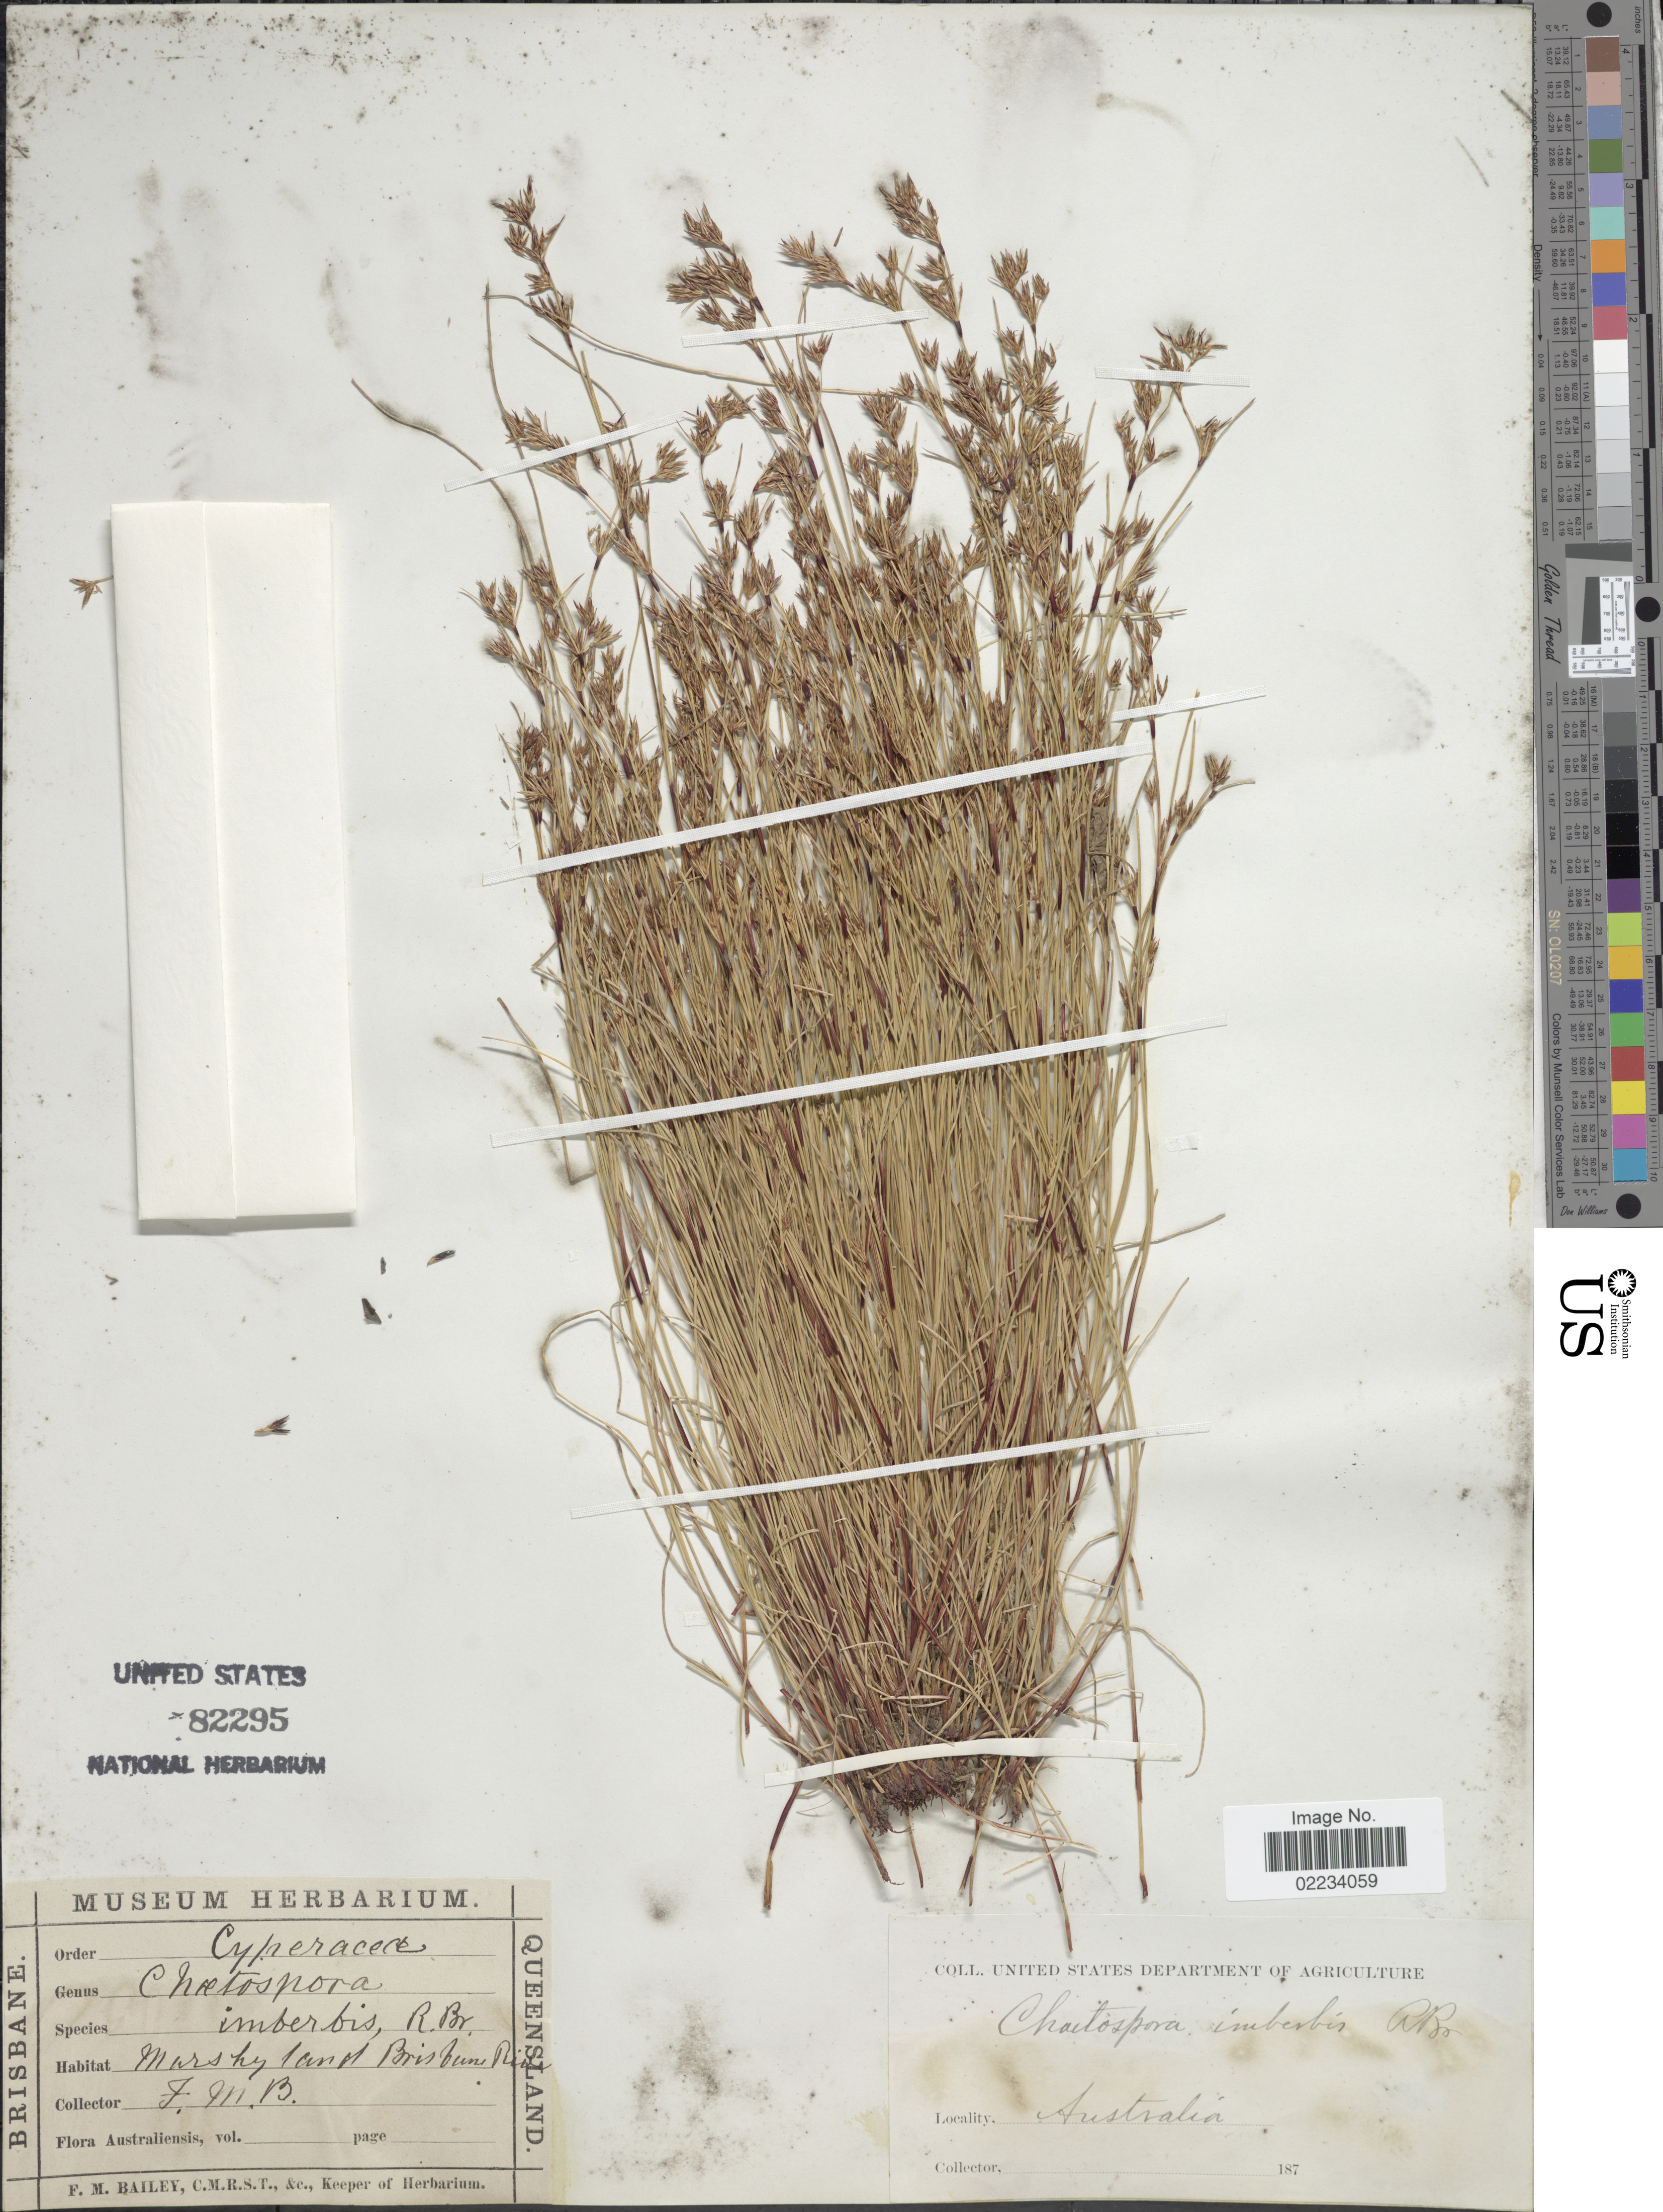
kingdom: Plantae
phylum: Tracheophyta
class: Liliopsida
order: Poales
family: Cyperaceae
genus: Schoenus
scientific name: Schoenus imberbis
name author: R. Br.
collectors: F. M. Bailey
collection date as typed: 187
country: Australia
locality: Marshy land Brisbane River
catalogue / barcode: US 82295